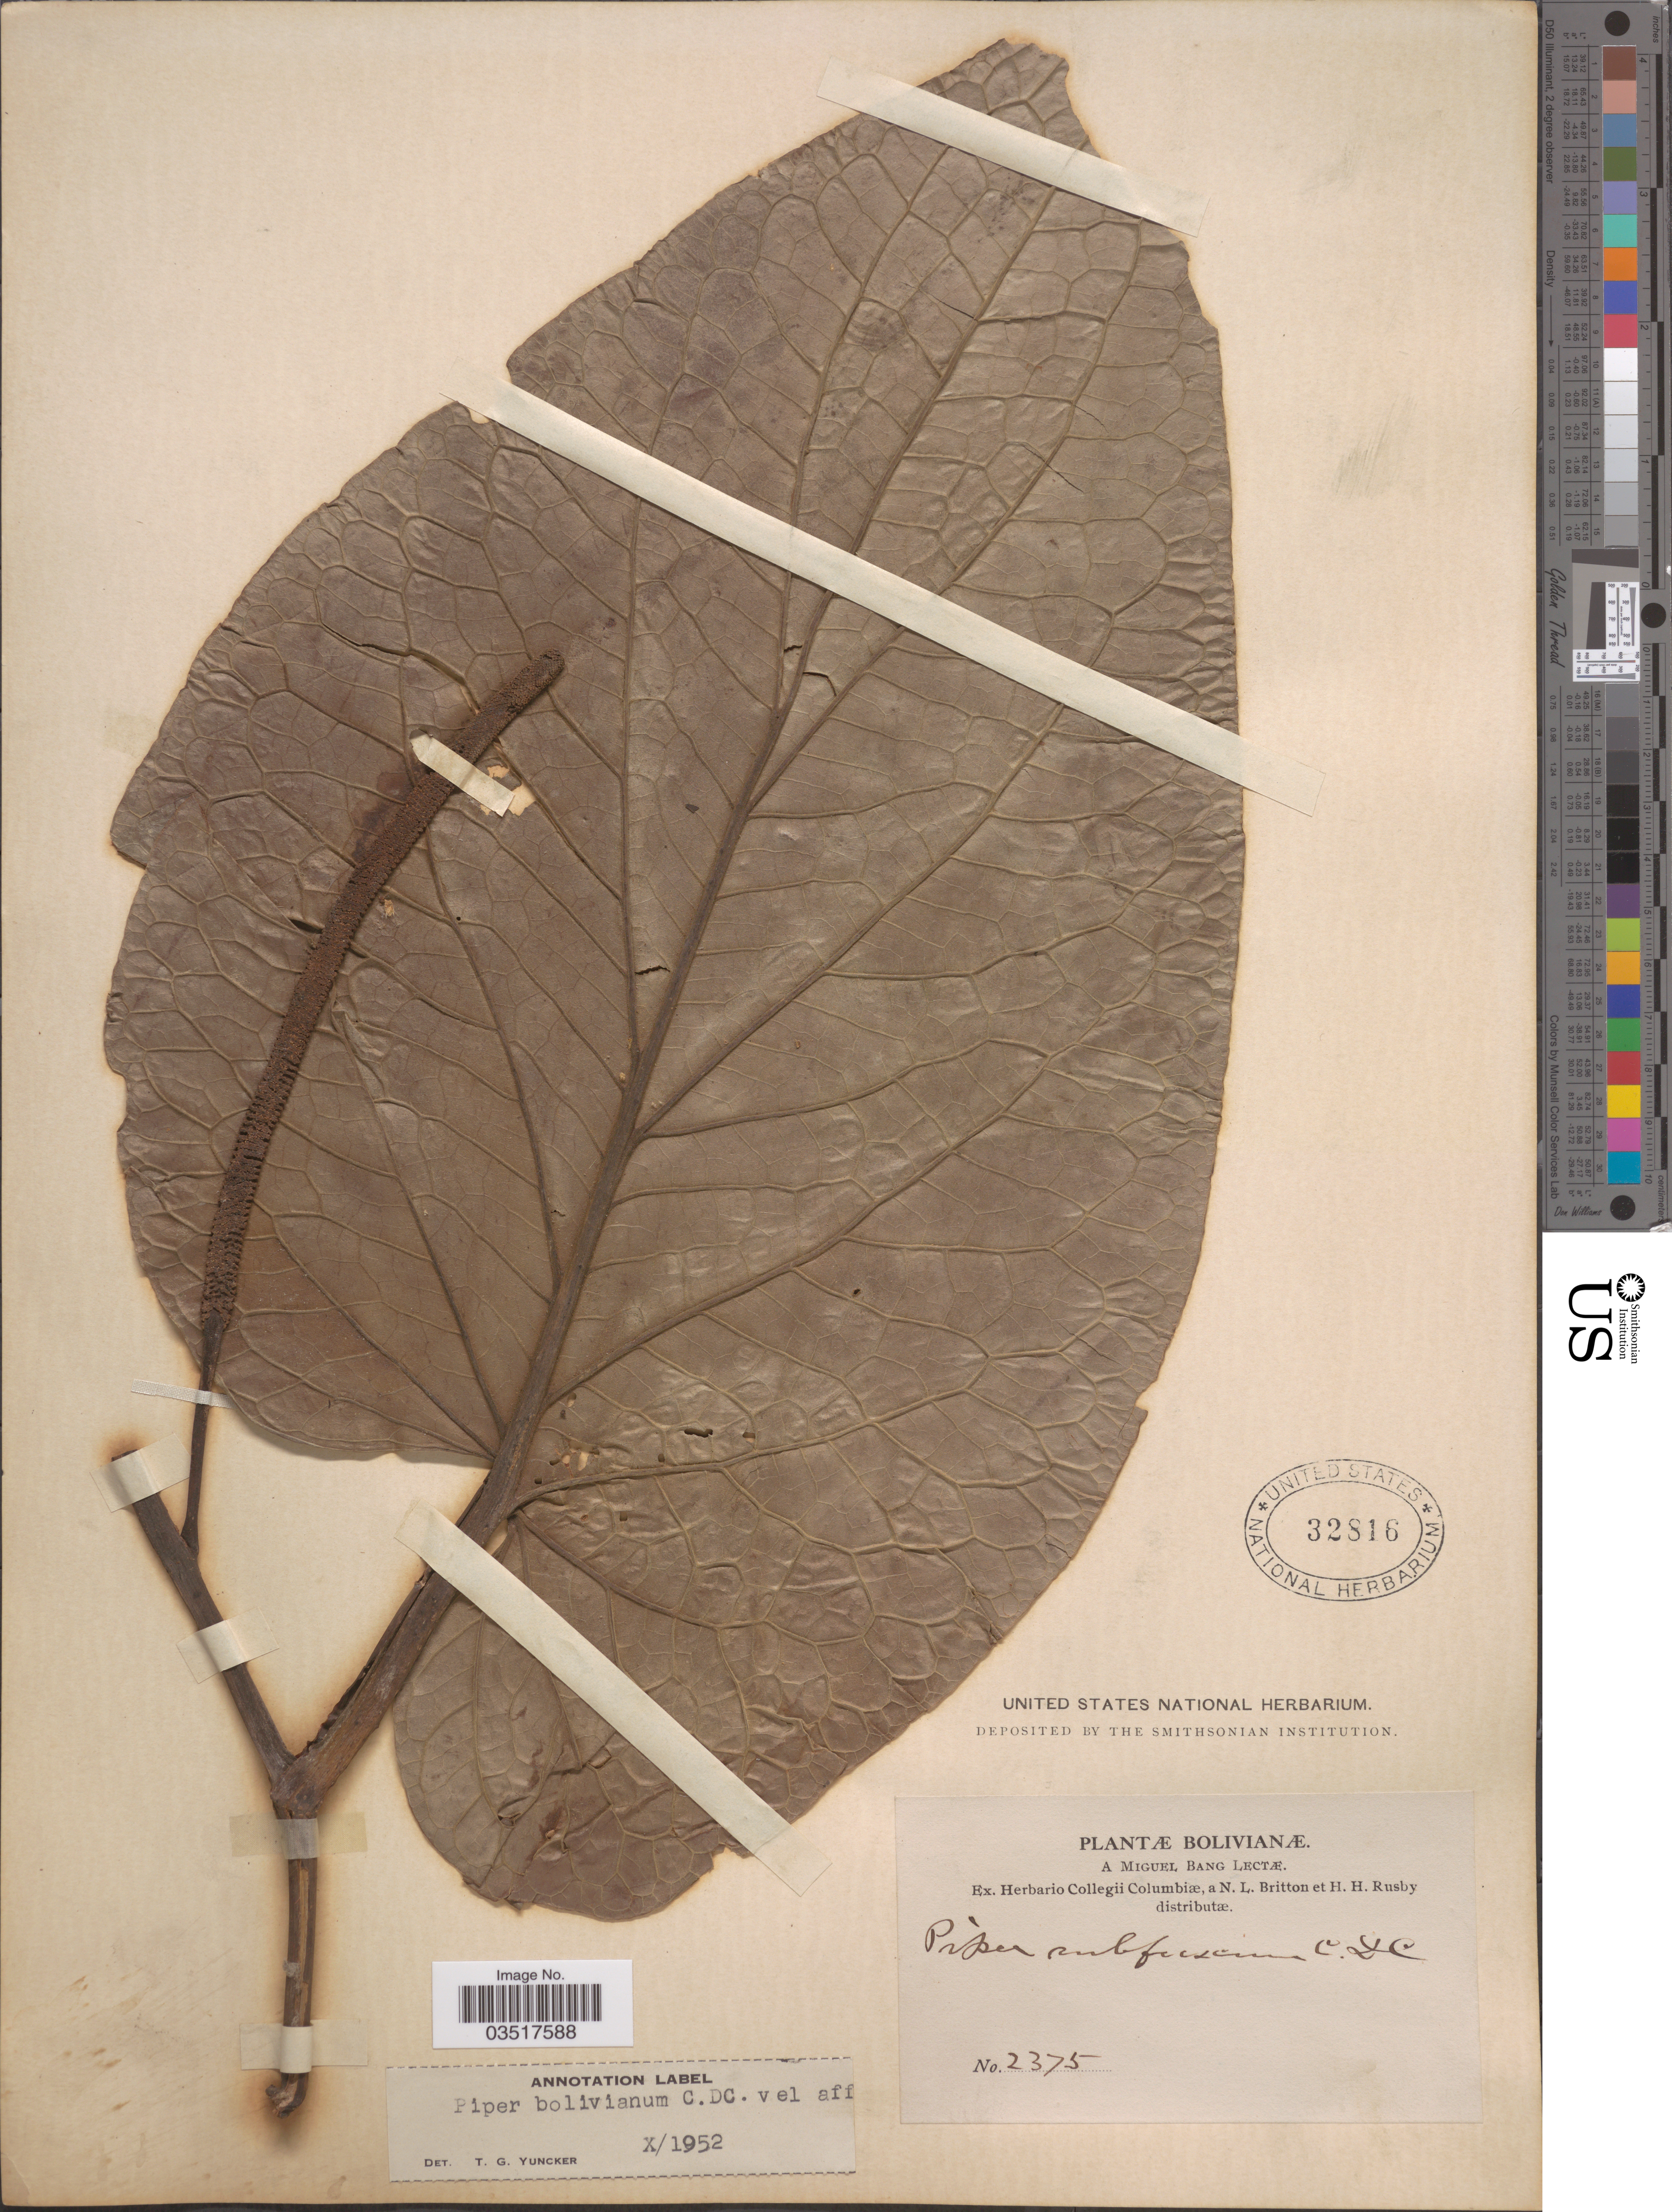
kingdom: Plantae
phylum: Tracheophyta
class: Magnoliopsida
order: Piperales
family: Piperaceae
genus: Piper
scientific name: Piper bolivaranum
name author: Yunck.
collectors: M. Bang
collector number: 2375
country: Bolivia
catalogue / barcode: US 32816